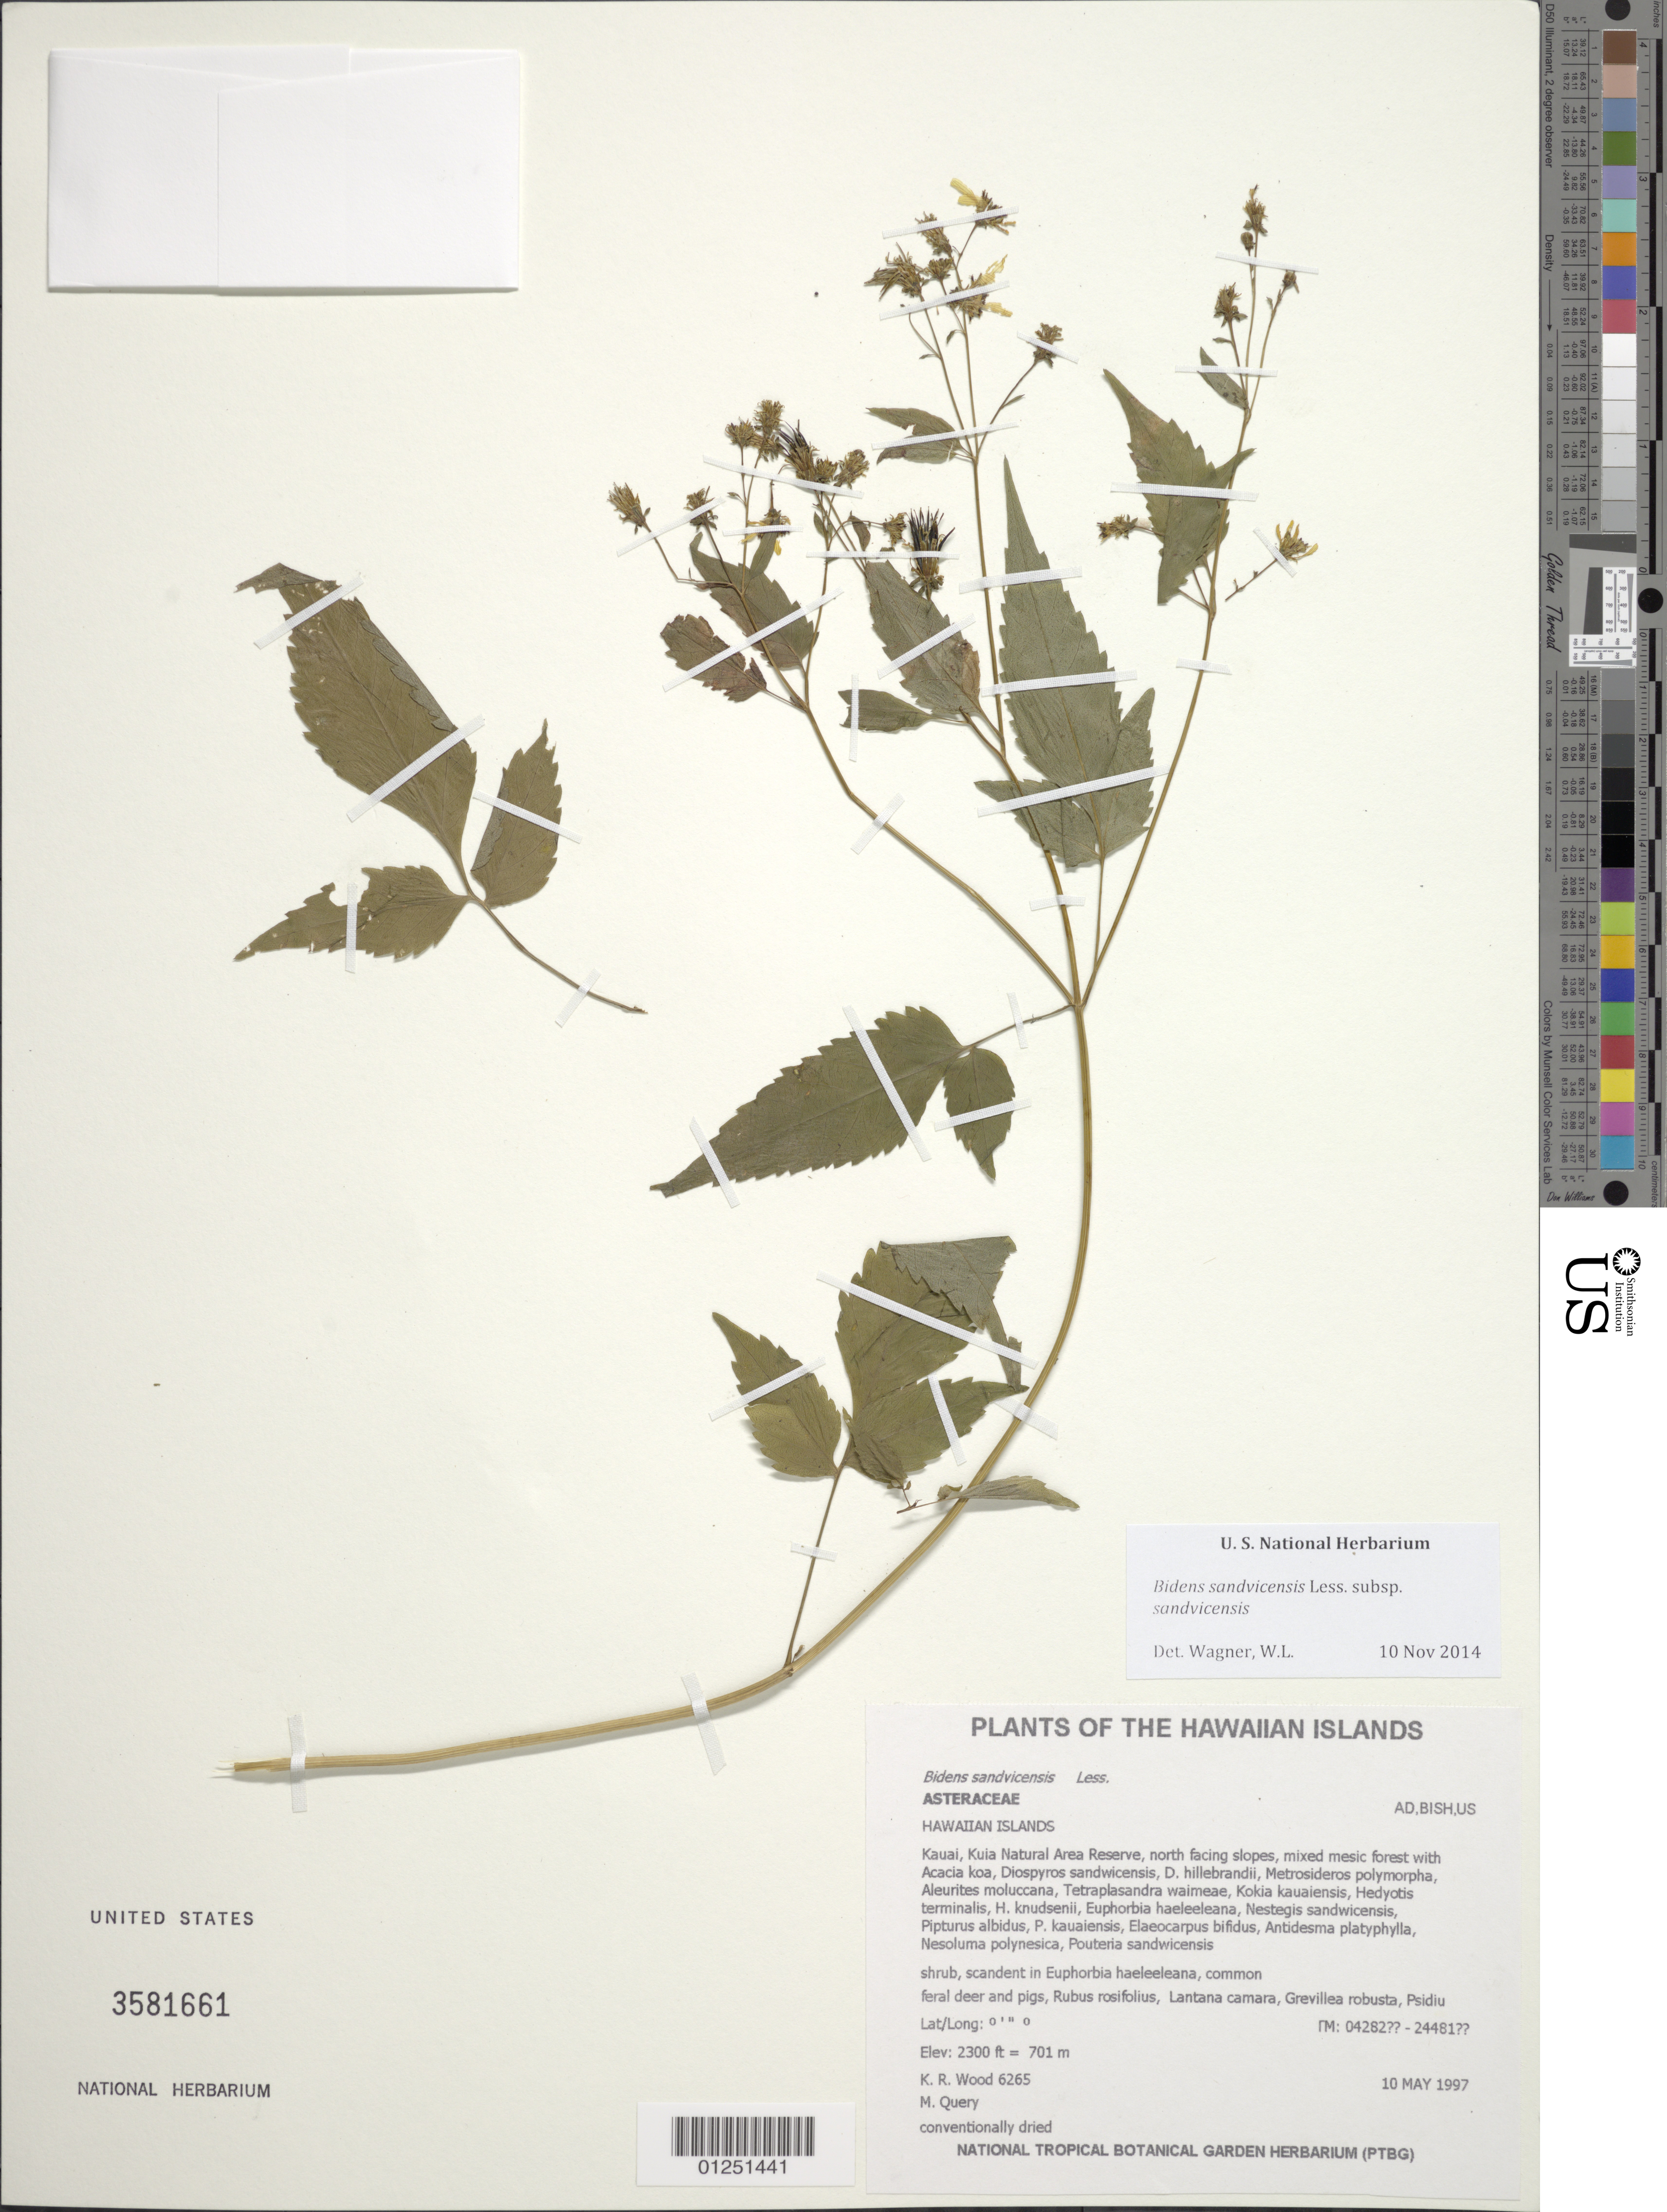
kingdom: Plantae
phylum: Tracheophyta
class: Magnoliopsida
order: Asterales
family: Asteraceae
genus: Bidens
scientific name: Bidens sandvicensis subsp. sandvicensis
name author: Less.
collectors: K. R. Wood & M. Query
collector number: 6265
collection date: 1997-05-10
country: United States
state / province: Hawaii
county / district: Kauai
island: Kaua'i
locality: Kuia Natural Area Reserve.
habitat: Mixed mesic forest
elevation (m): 701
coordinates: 04282??, 244481??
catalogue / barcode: US 3581661